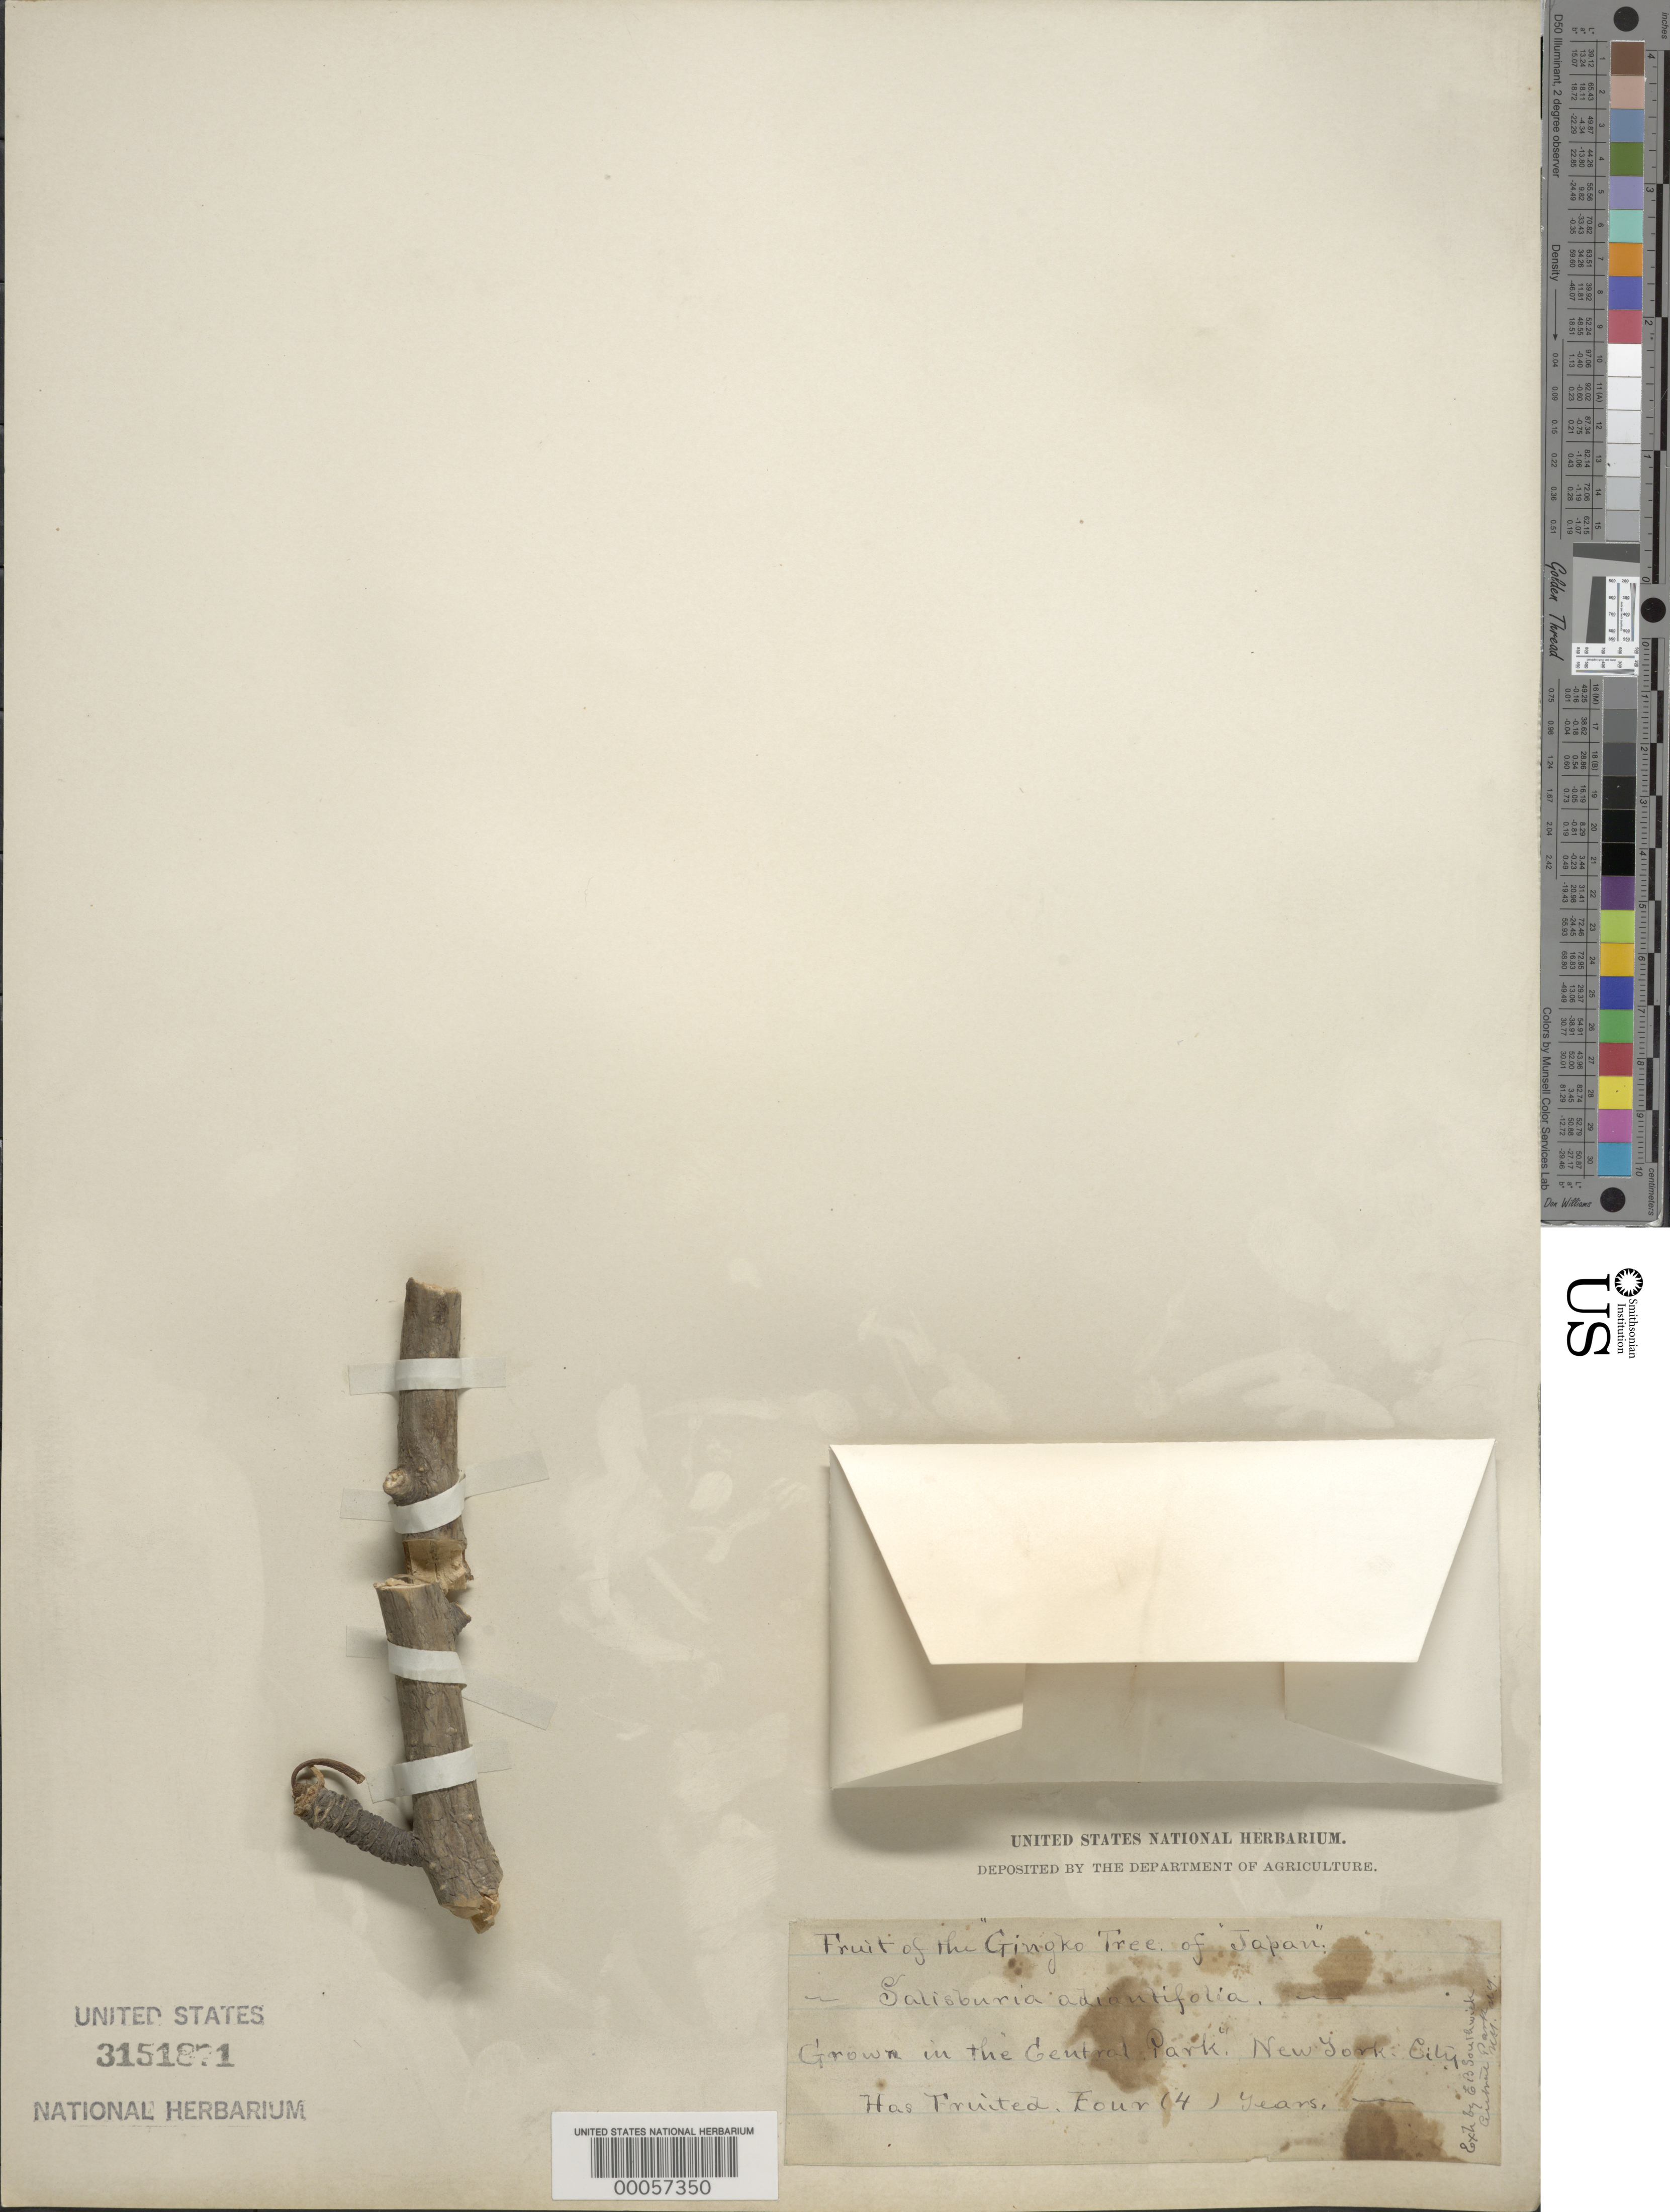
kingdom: Plantae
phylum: Tracheophyta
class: Ginkgoopsida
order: Ginkgoales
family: Ginkgoaceae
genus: Ginkgo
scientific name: Ginkgo biloba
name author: L.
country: United States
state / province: New York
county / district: Bronx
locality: New york city, growing in central park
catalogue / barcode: US 3151871